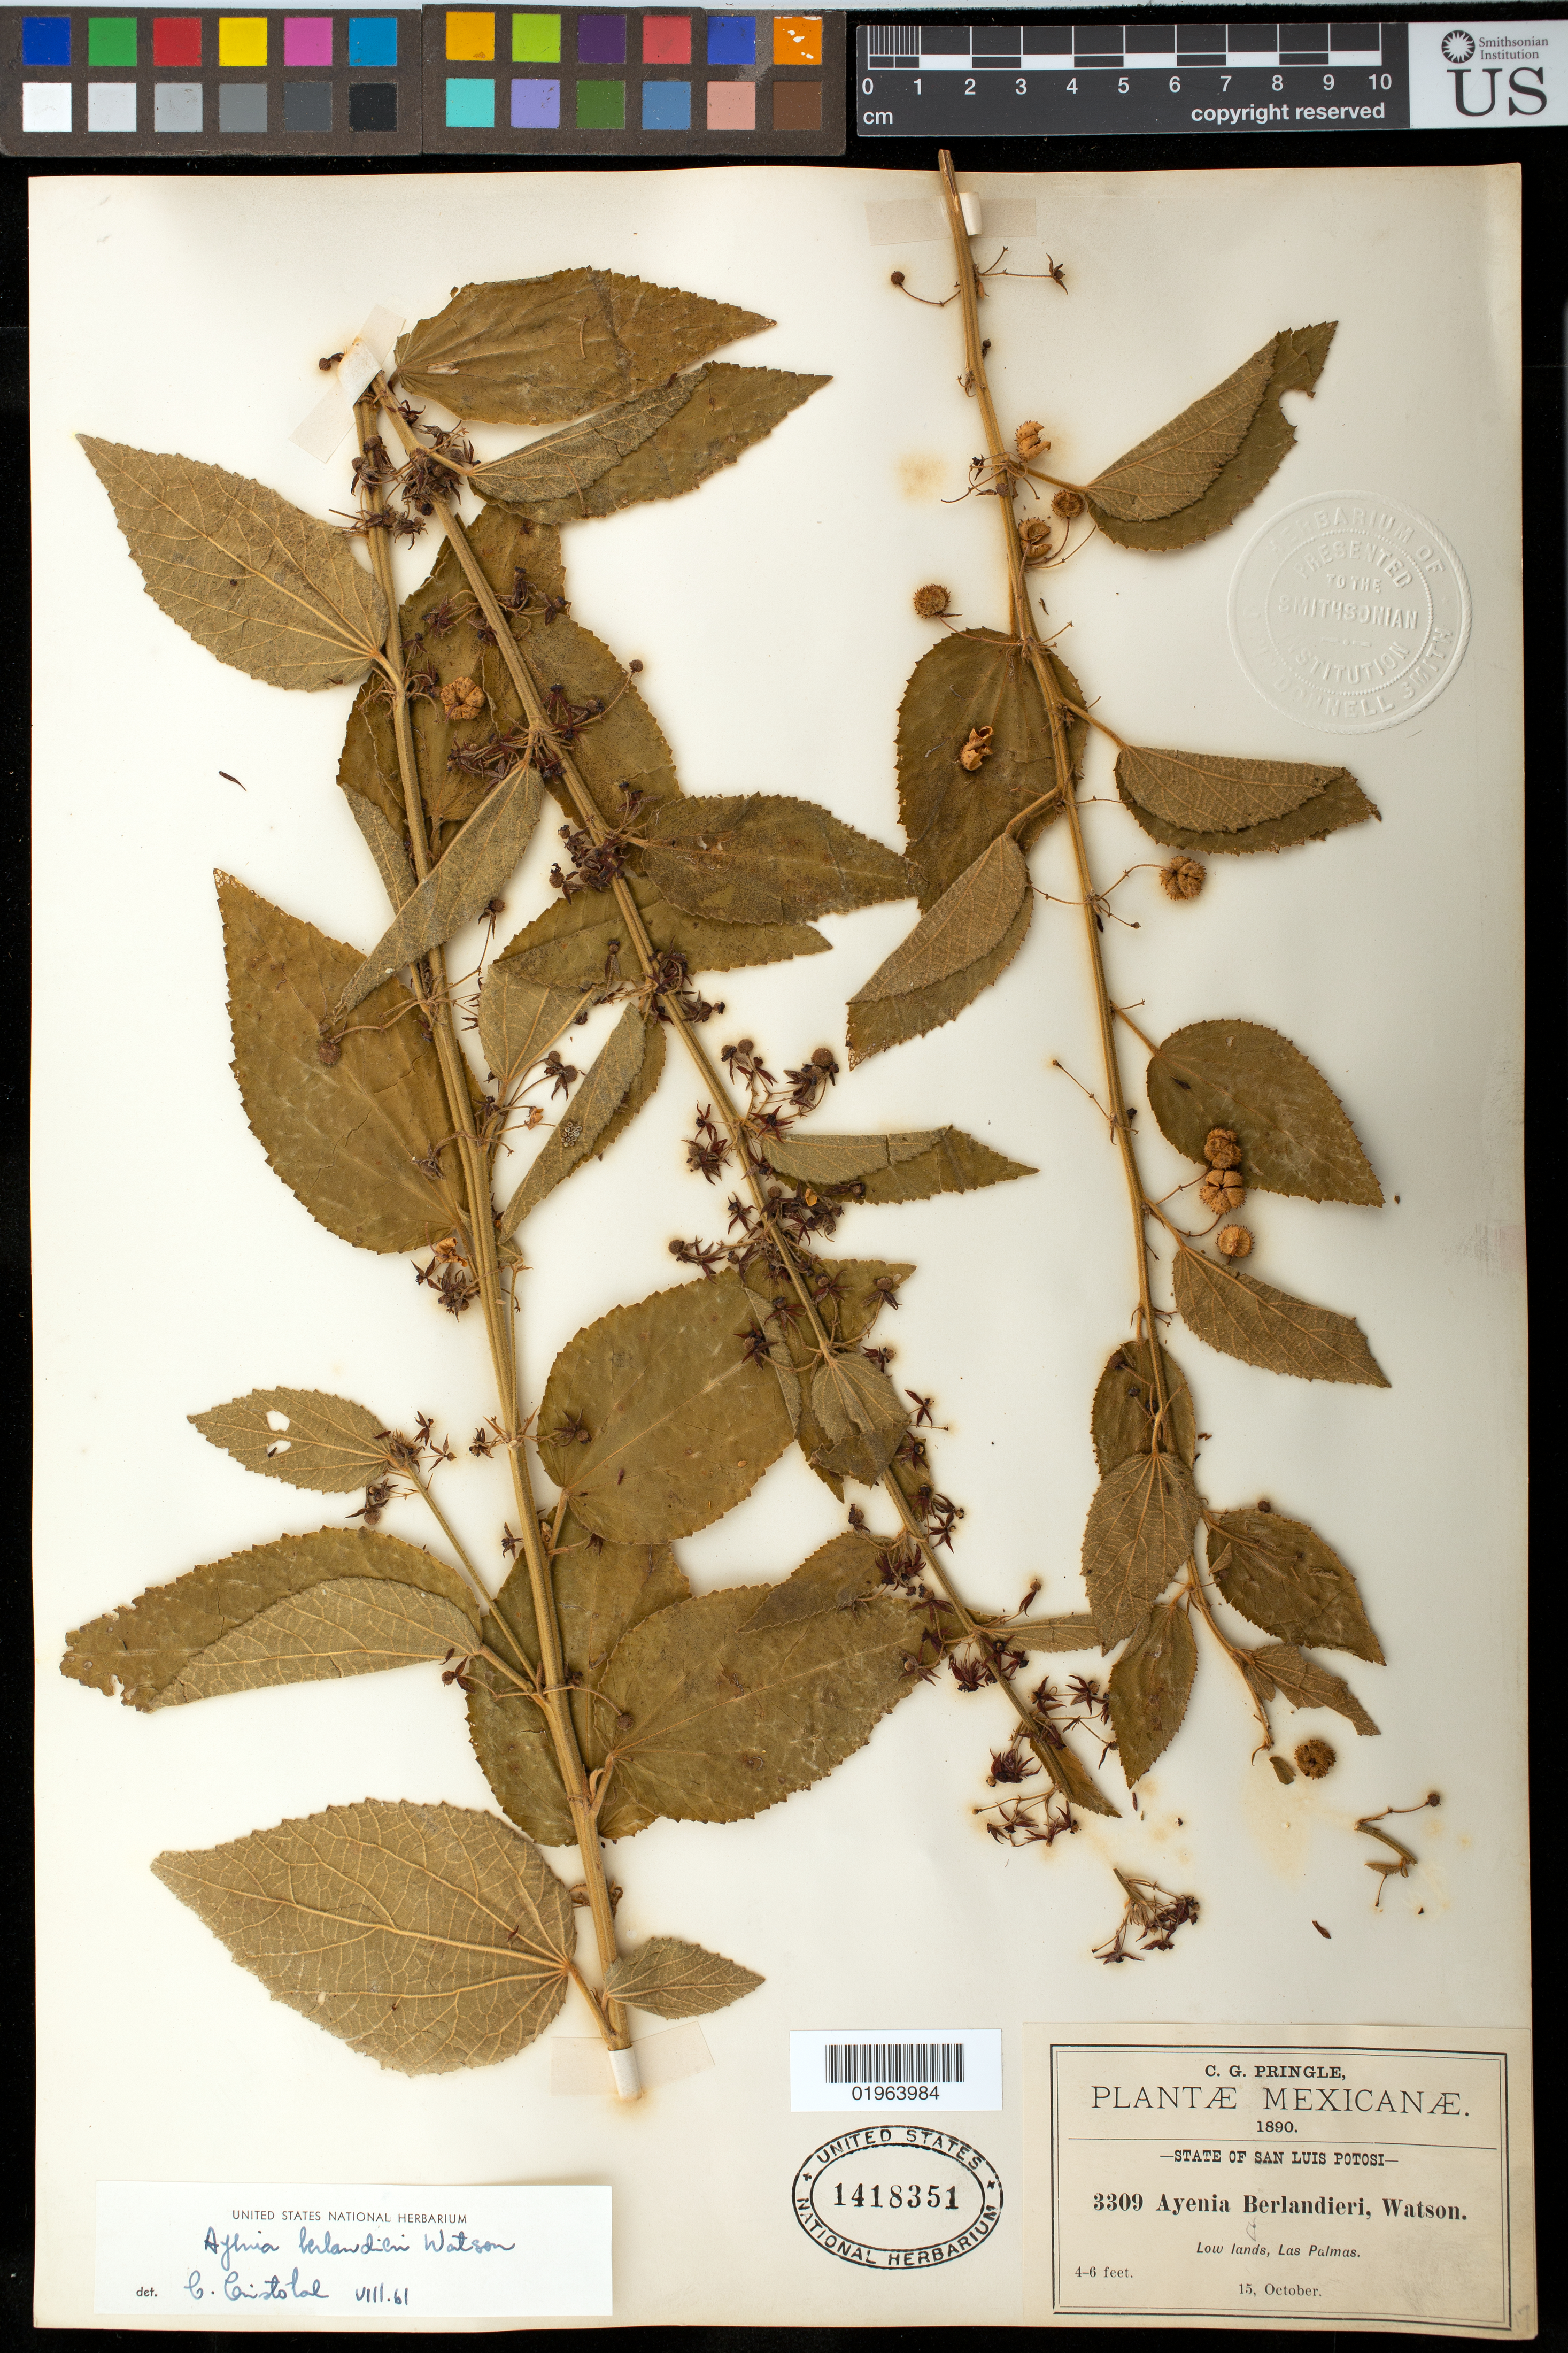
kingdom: Plantae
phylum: Tracheophyta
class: Magnoliopsida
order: Malvales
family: Malvaceae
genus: Ayenia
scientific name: Ayenia berlandieri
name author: S. Watson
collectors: C. G. Pringle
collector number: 3309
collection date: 1890-10-15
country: Mexico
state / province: San Luis Potosí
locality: State of San Luis Potosi, Low forests, Las Palmas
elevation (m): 3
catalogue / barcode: US 1418351